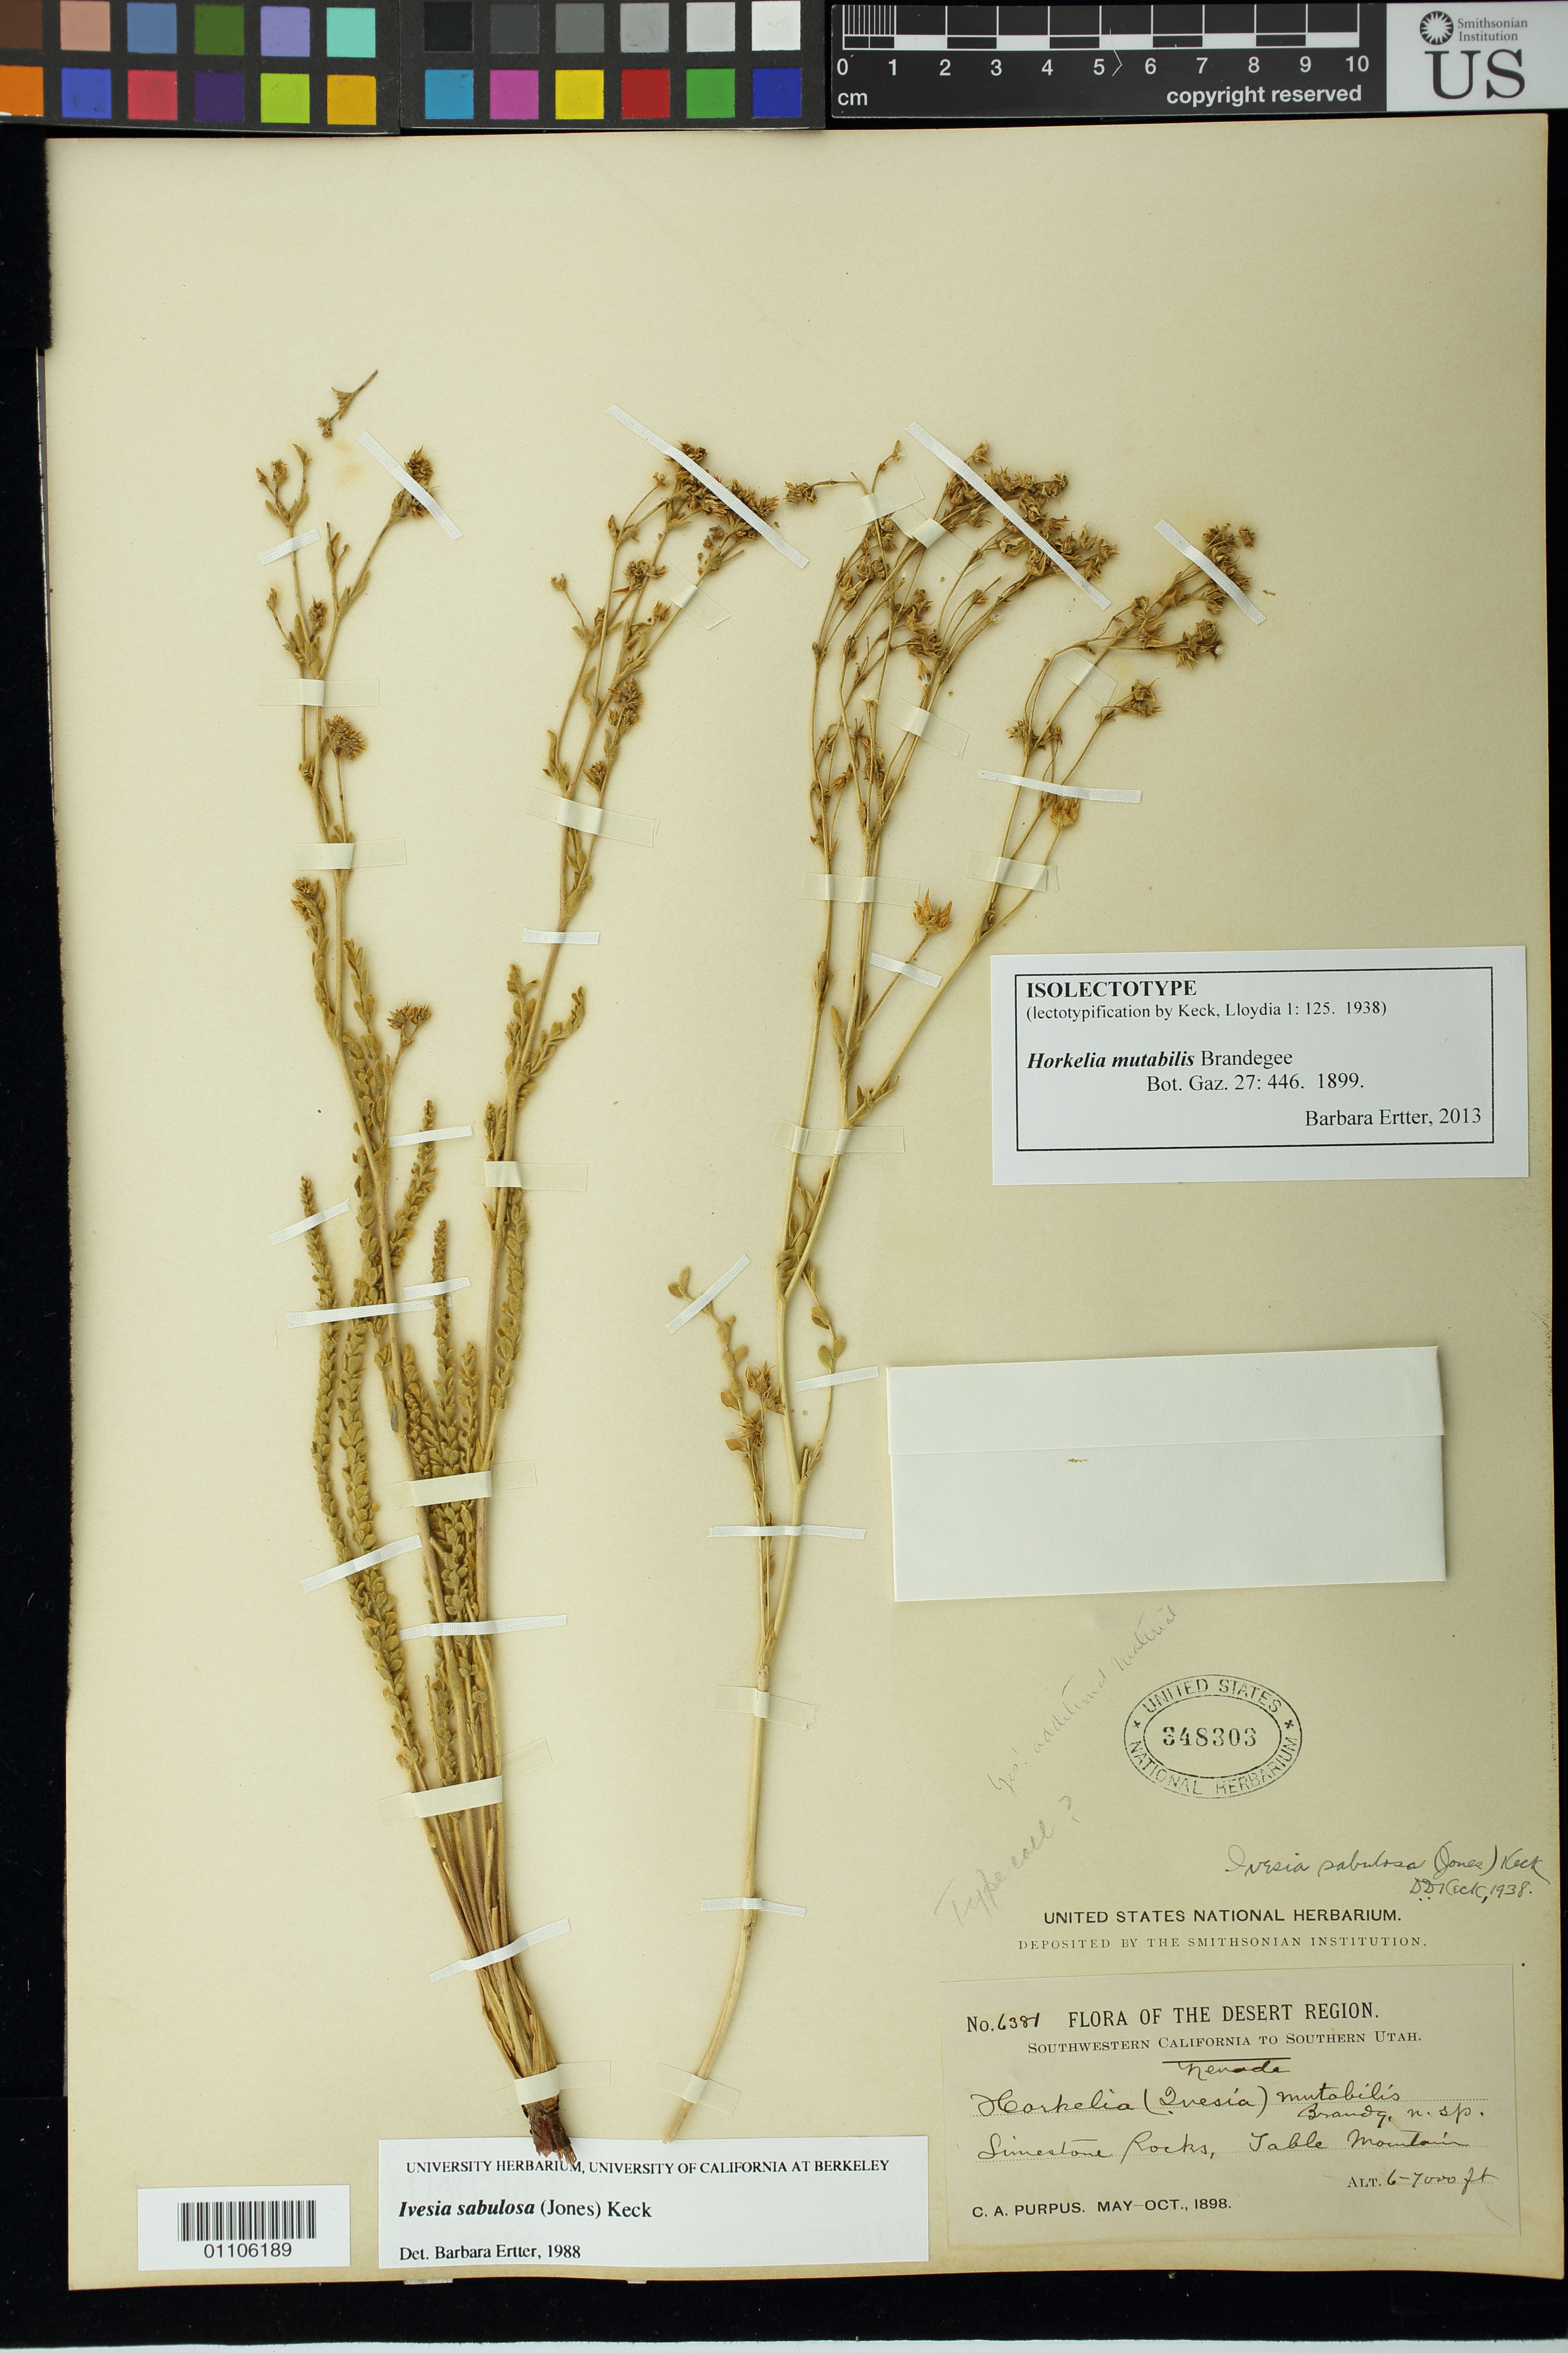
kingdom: Plantae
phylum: Tracheophyta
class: Magnoliopsida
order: Rosales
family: Rosaceae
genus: Horkelia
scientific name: Horkelia mutabilis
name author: Brandegee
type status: Isolectotype; Isosyntype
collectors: C. A. Purpus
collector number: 6381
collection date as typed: May 1898 to -- Oct 1898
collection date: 1898-05/1898-10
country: United States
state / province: Nevada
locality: Table Mountain, limestone formation.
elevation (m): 1829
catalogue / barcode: US 348303